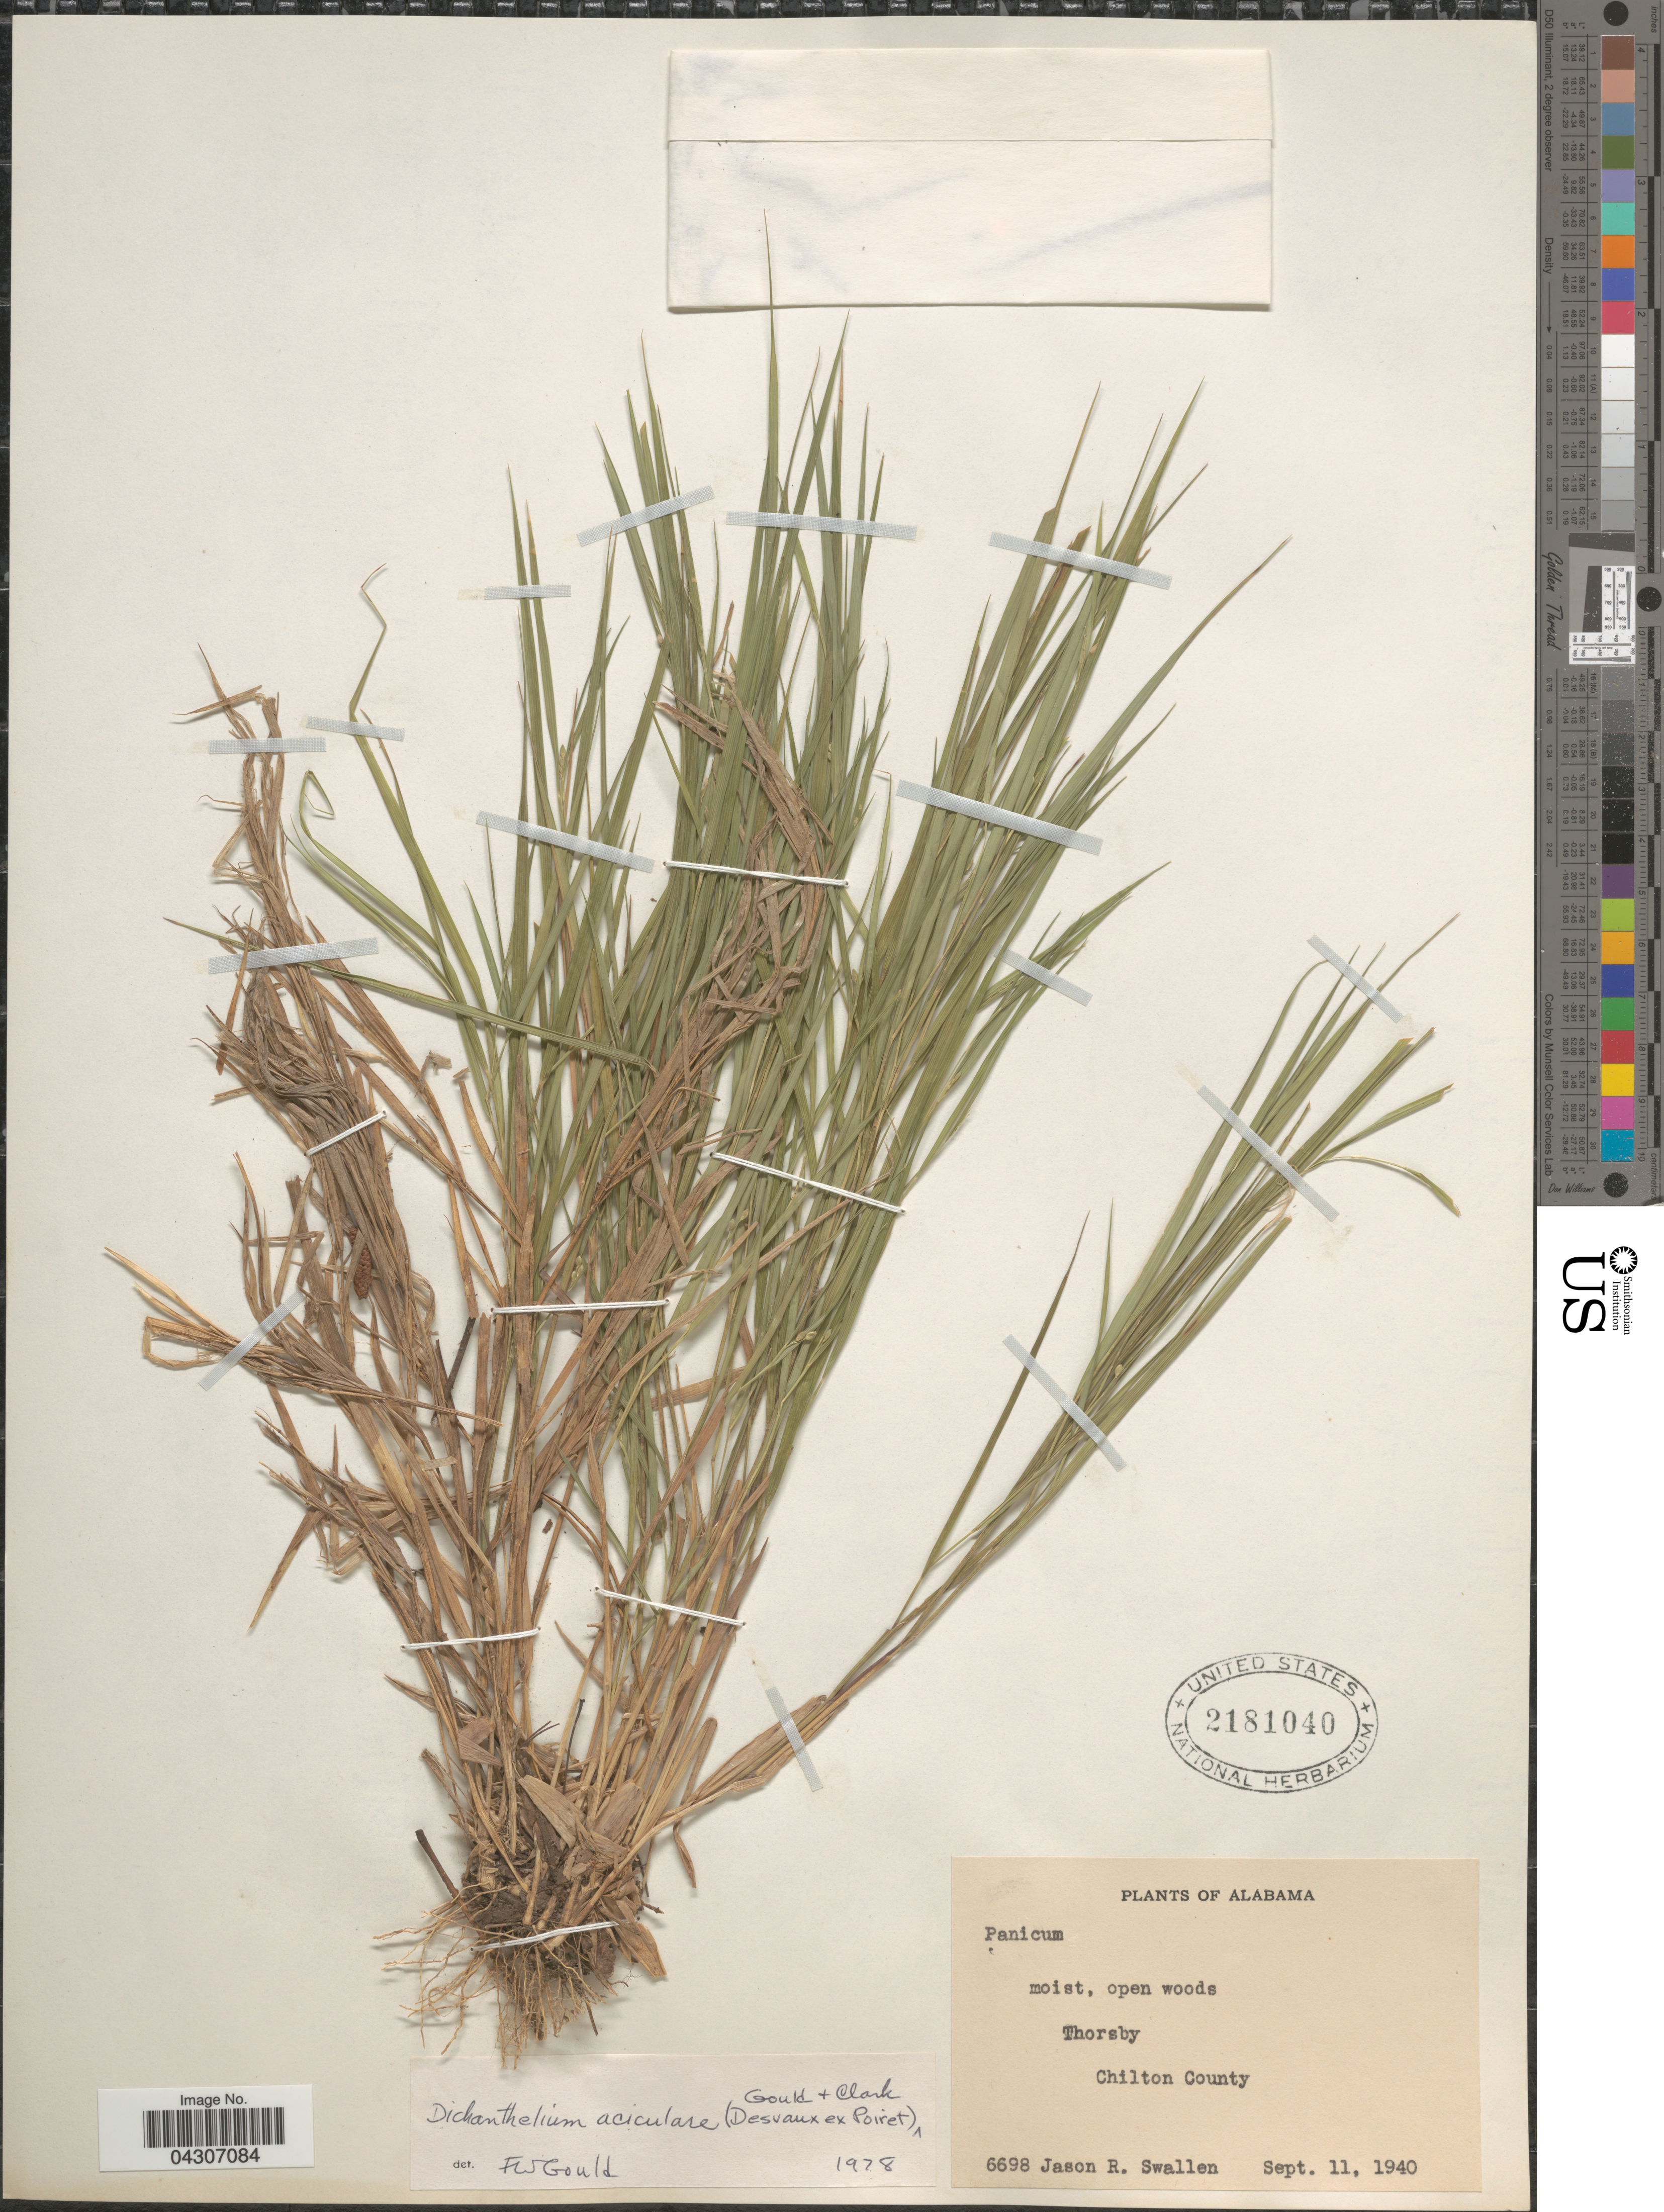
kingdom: Plantae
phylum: Tracheophyta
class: Liliopsida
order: Poales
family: Poaceae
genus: Dichanthelium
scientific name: Dichanthelium aciculare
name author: (Desv. ex Poir.) Gould & C.A. Clark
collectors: J. R. Swallen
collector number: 6698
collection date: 1940-09-11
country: United States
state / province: Alabama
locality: Thorsby. Chilton County.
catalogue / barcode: US 2181040